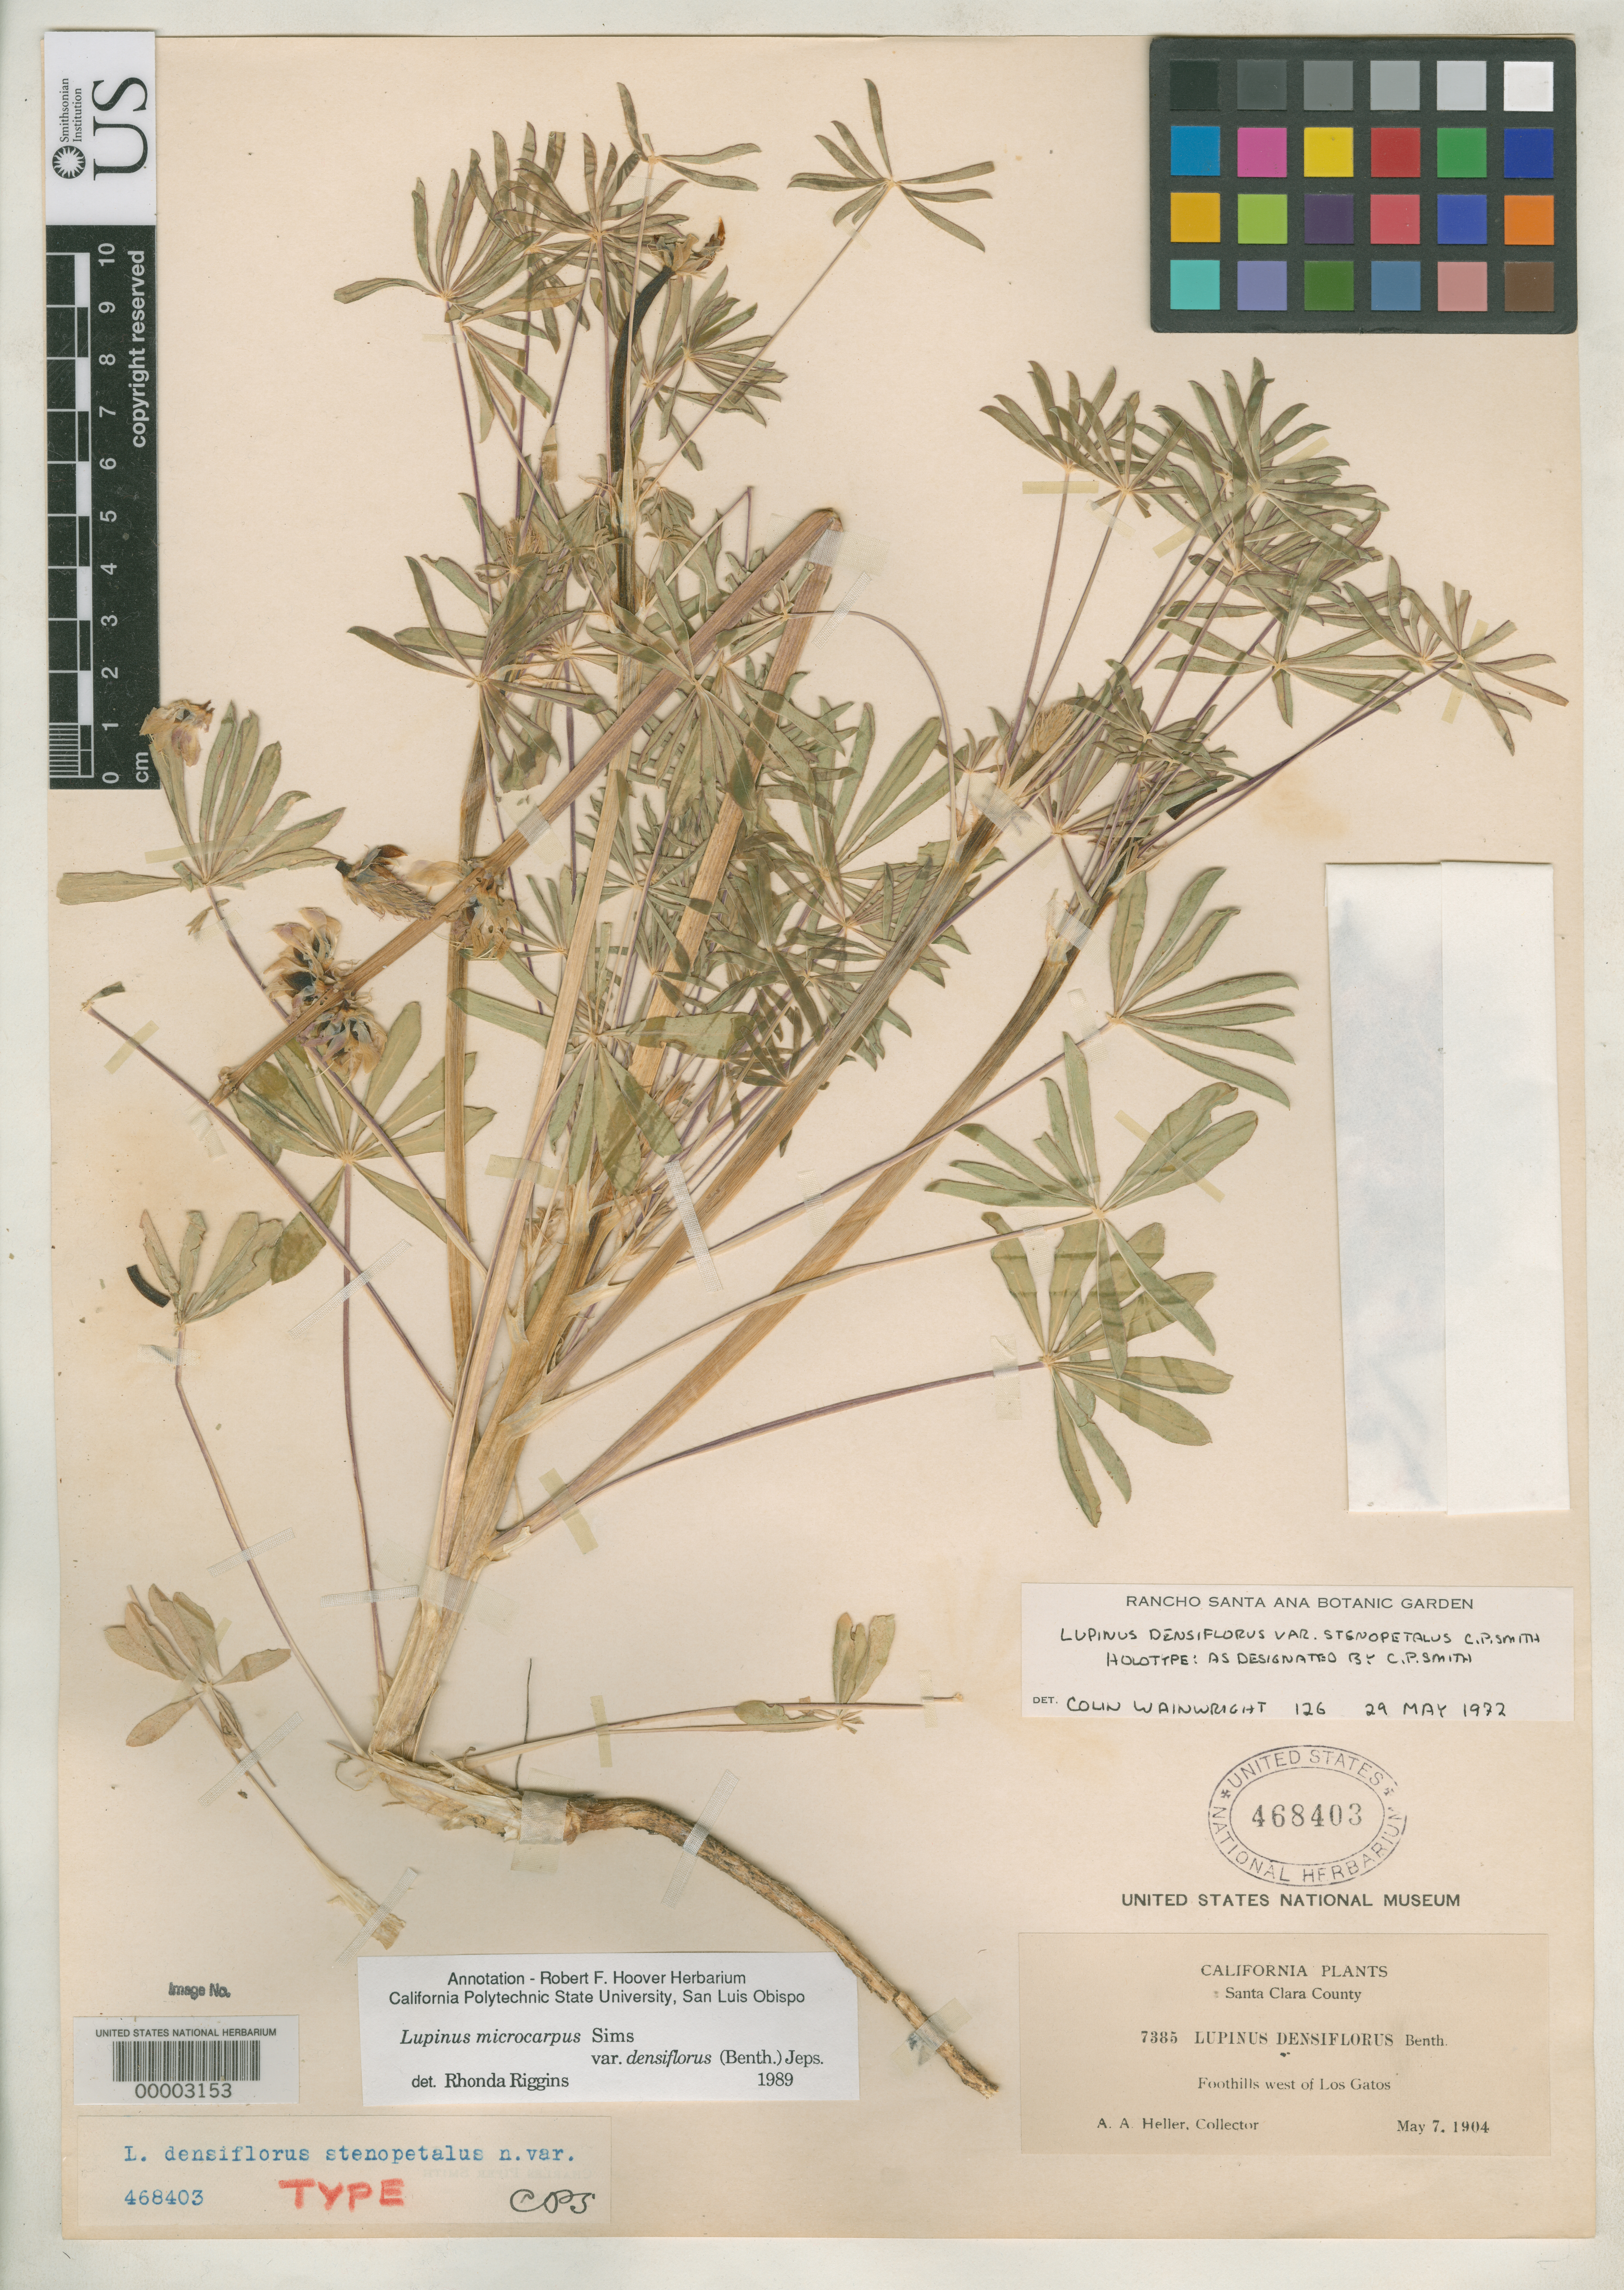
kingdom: Plantae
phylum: Tracheophyta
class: Magnoliopsida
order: Fabales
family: Fabaceae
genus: Lupinus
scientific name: Lupinus densiflorus var. stenopetalus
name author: C.P. Sm.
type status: Holotype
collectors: A. A. Heller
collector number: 7385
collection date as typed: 07 May 1904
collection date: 1904-05-07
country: United States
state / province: California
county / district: Santa Clara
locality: Los Gatos.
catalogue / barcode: US 468403